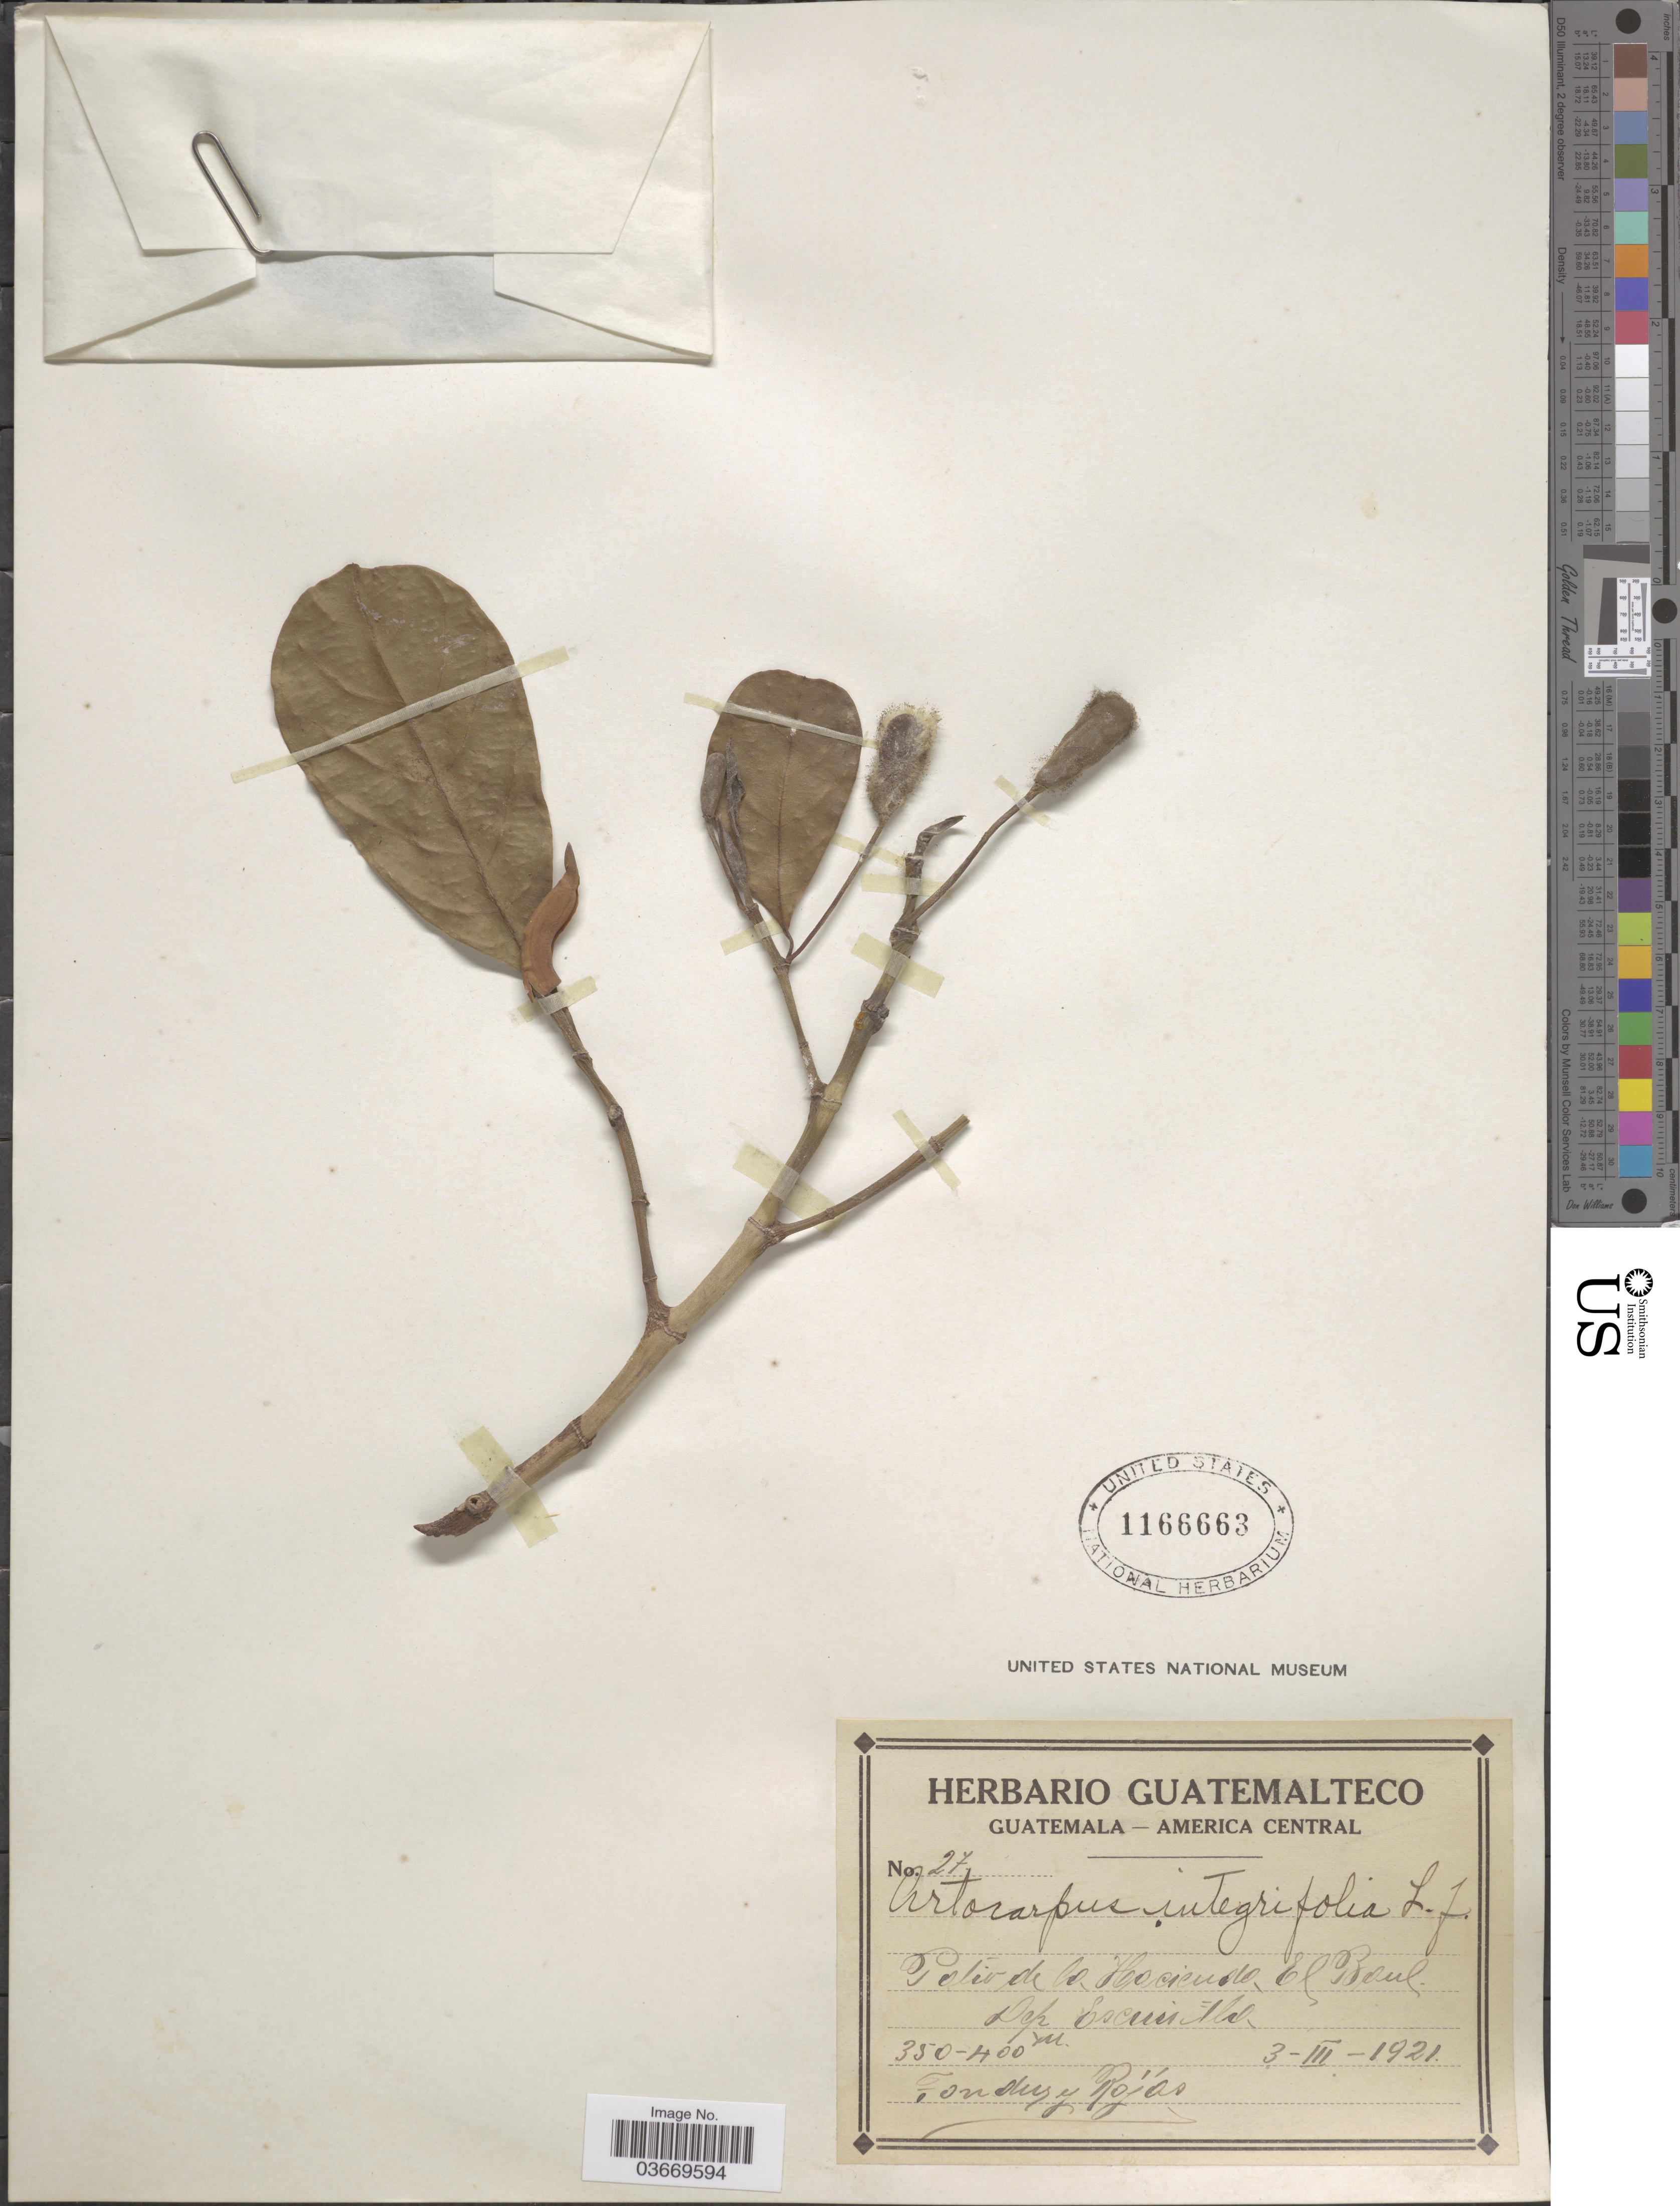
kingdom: Plantae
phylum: Tracheophyta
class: Magnoliopsida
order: Rosales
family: Moraceae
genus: Artocarpus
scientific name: Artocarpus integrifolius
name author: L. f.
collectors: Tonduz & Rojas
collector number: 27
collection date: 1921-03-03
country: Guatemala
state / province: Escuintla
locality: Patio de la Hacienda El Baul. Dep. Escuintla.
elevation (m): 350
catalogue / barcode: US 1166663